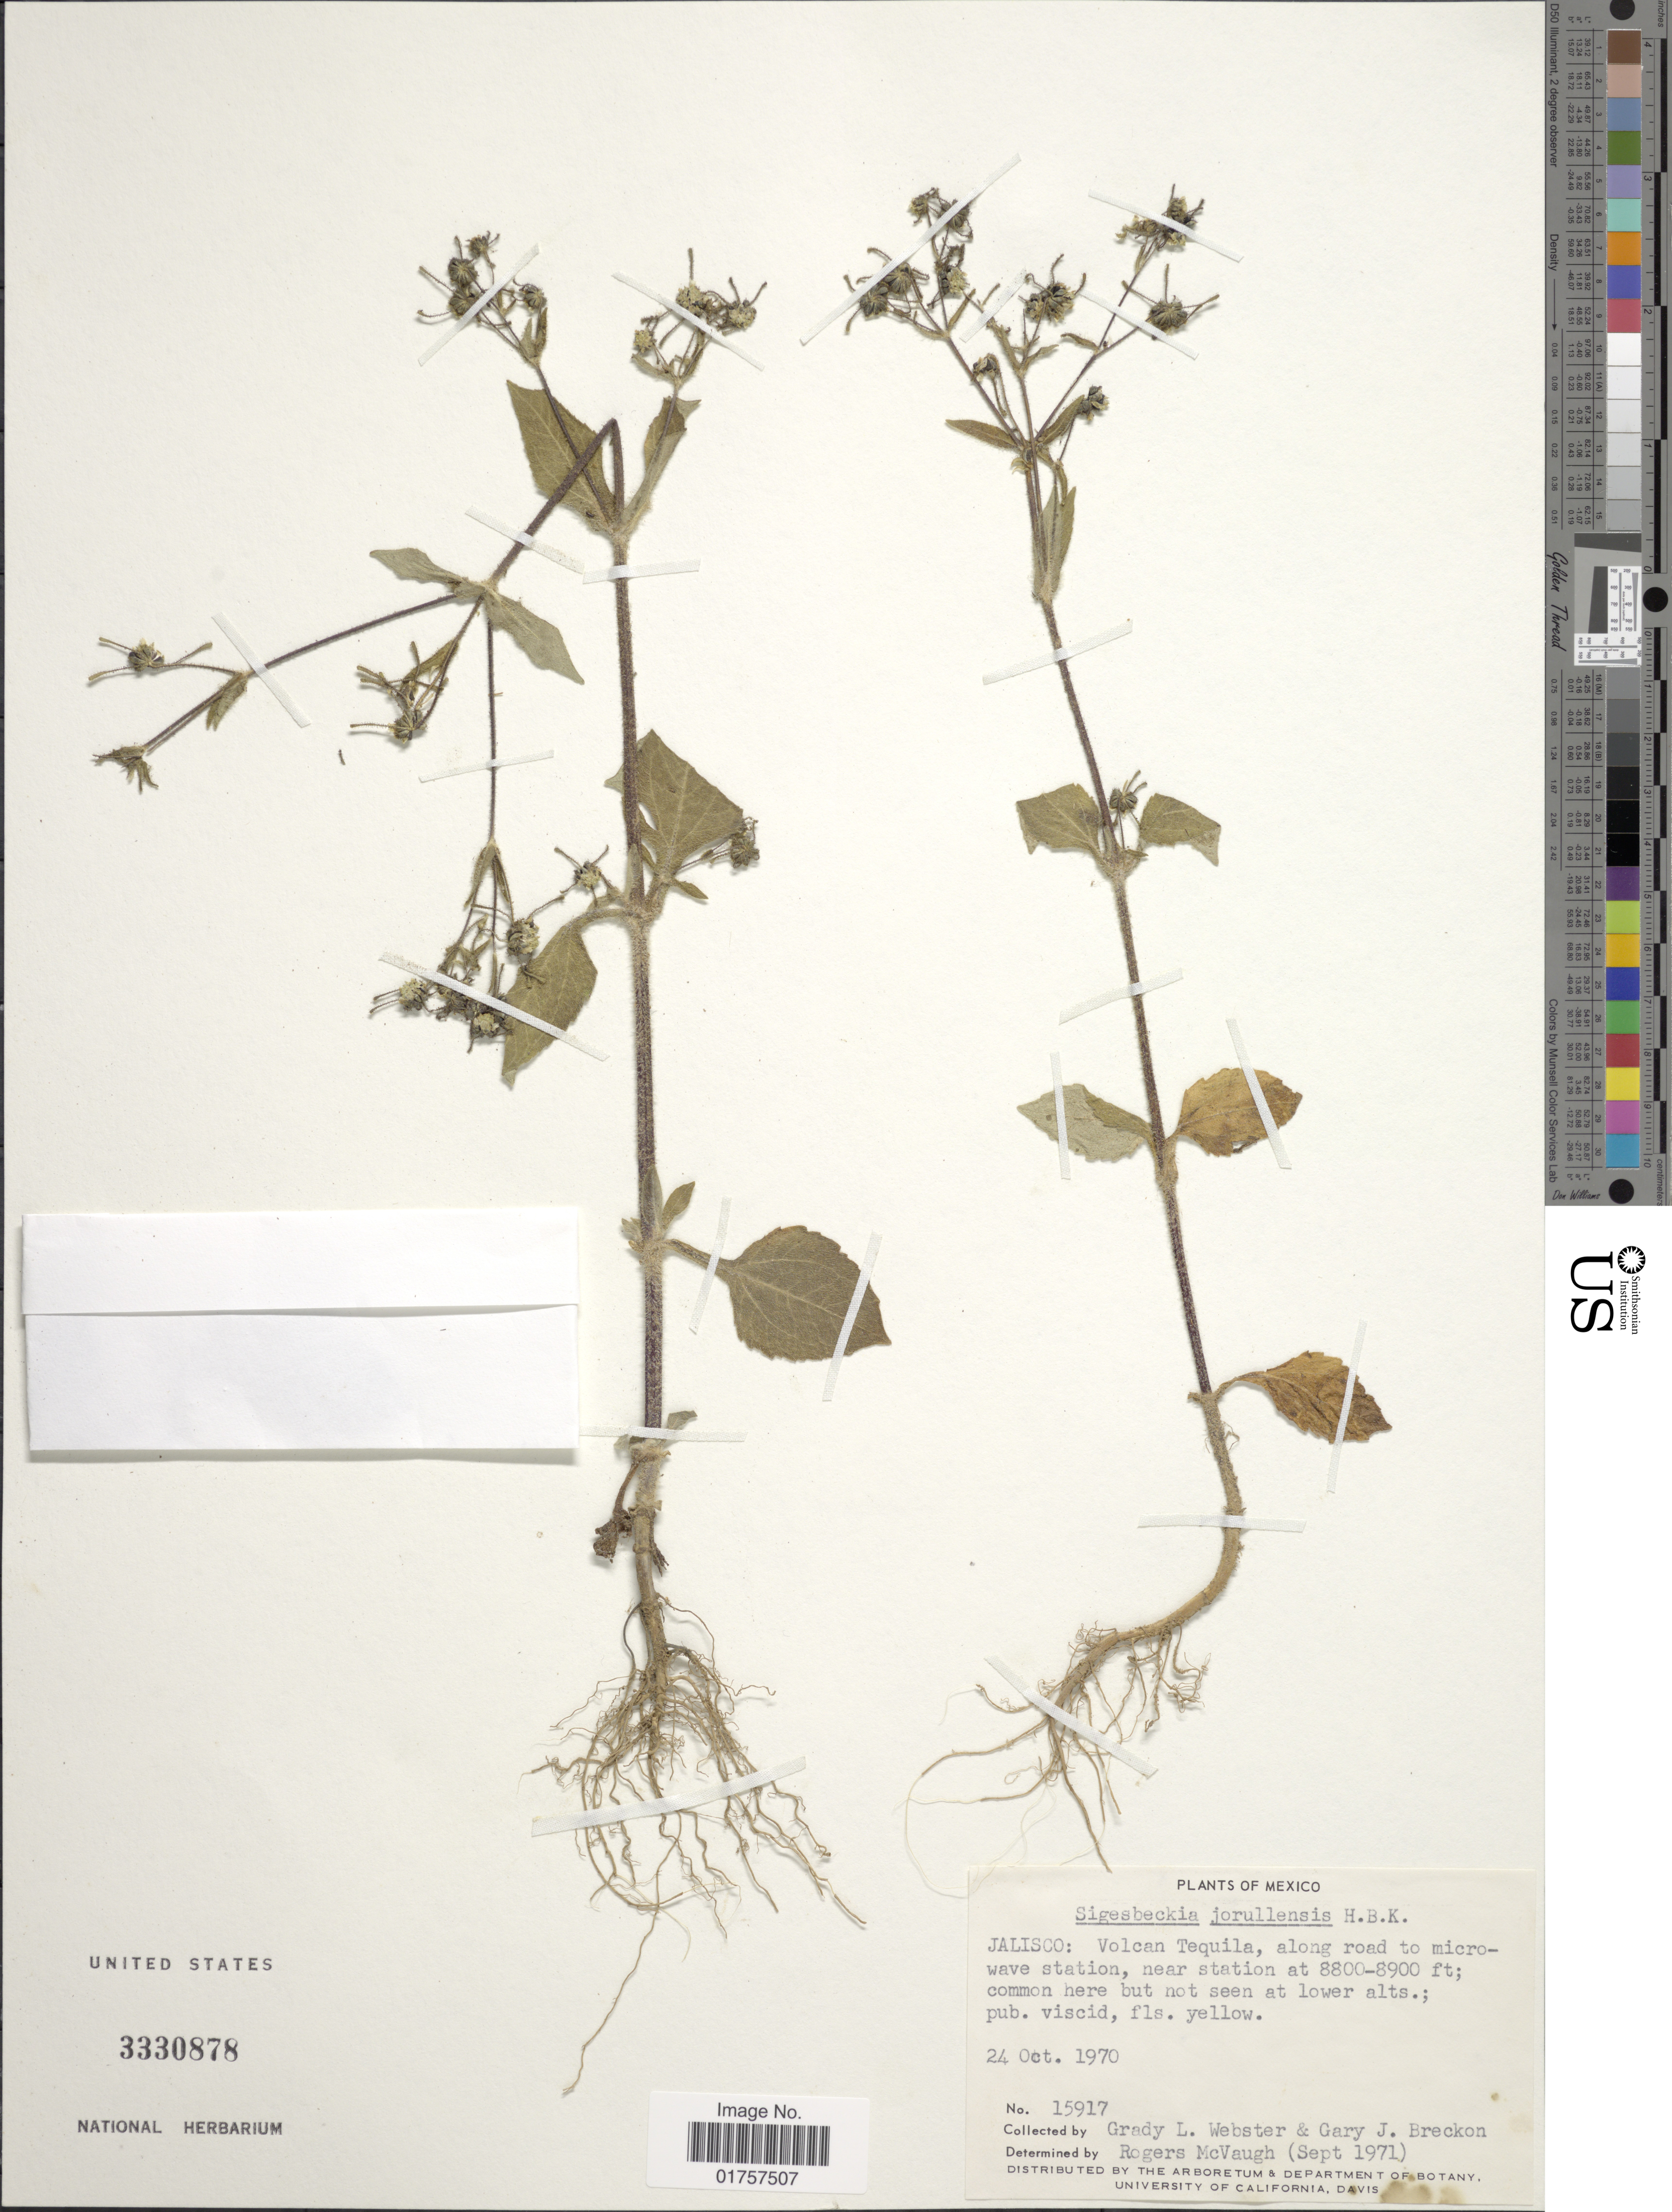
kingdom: Plantae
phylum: Tracheophyta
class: Magnoliopsida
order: Asterales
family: Asteraceae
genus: Sigesbeckia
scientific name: Sigesbeckia jorullensis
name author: Kunth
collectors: G. L. Webster & G. J. Breckon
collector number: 15917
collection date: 1970-10-24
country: Mexico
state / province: Jalisco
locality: Volcan Tequila, along road to microwave station, near station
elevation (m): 2682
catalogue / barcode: US 3330878